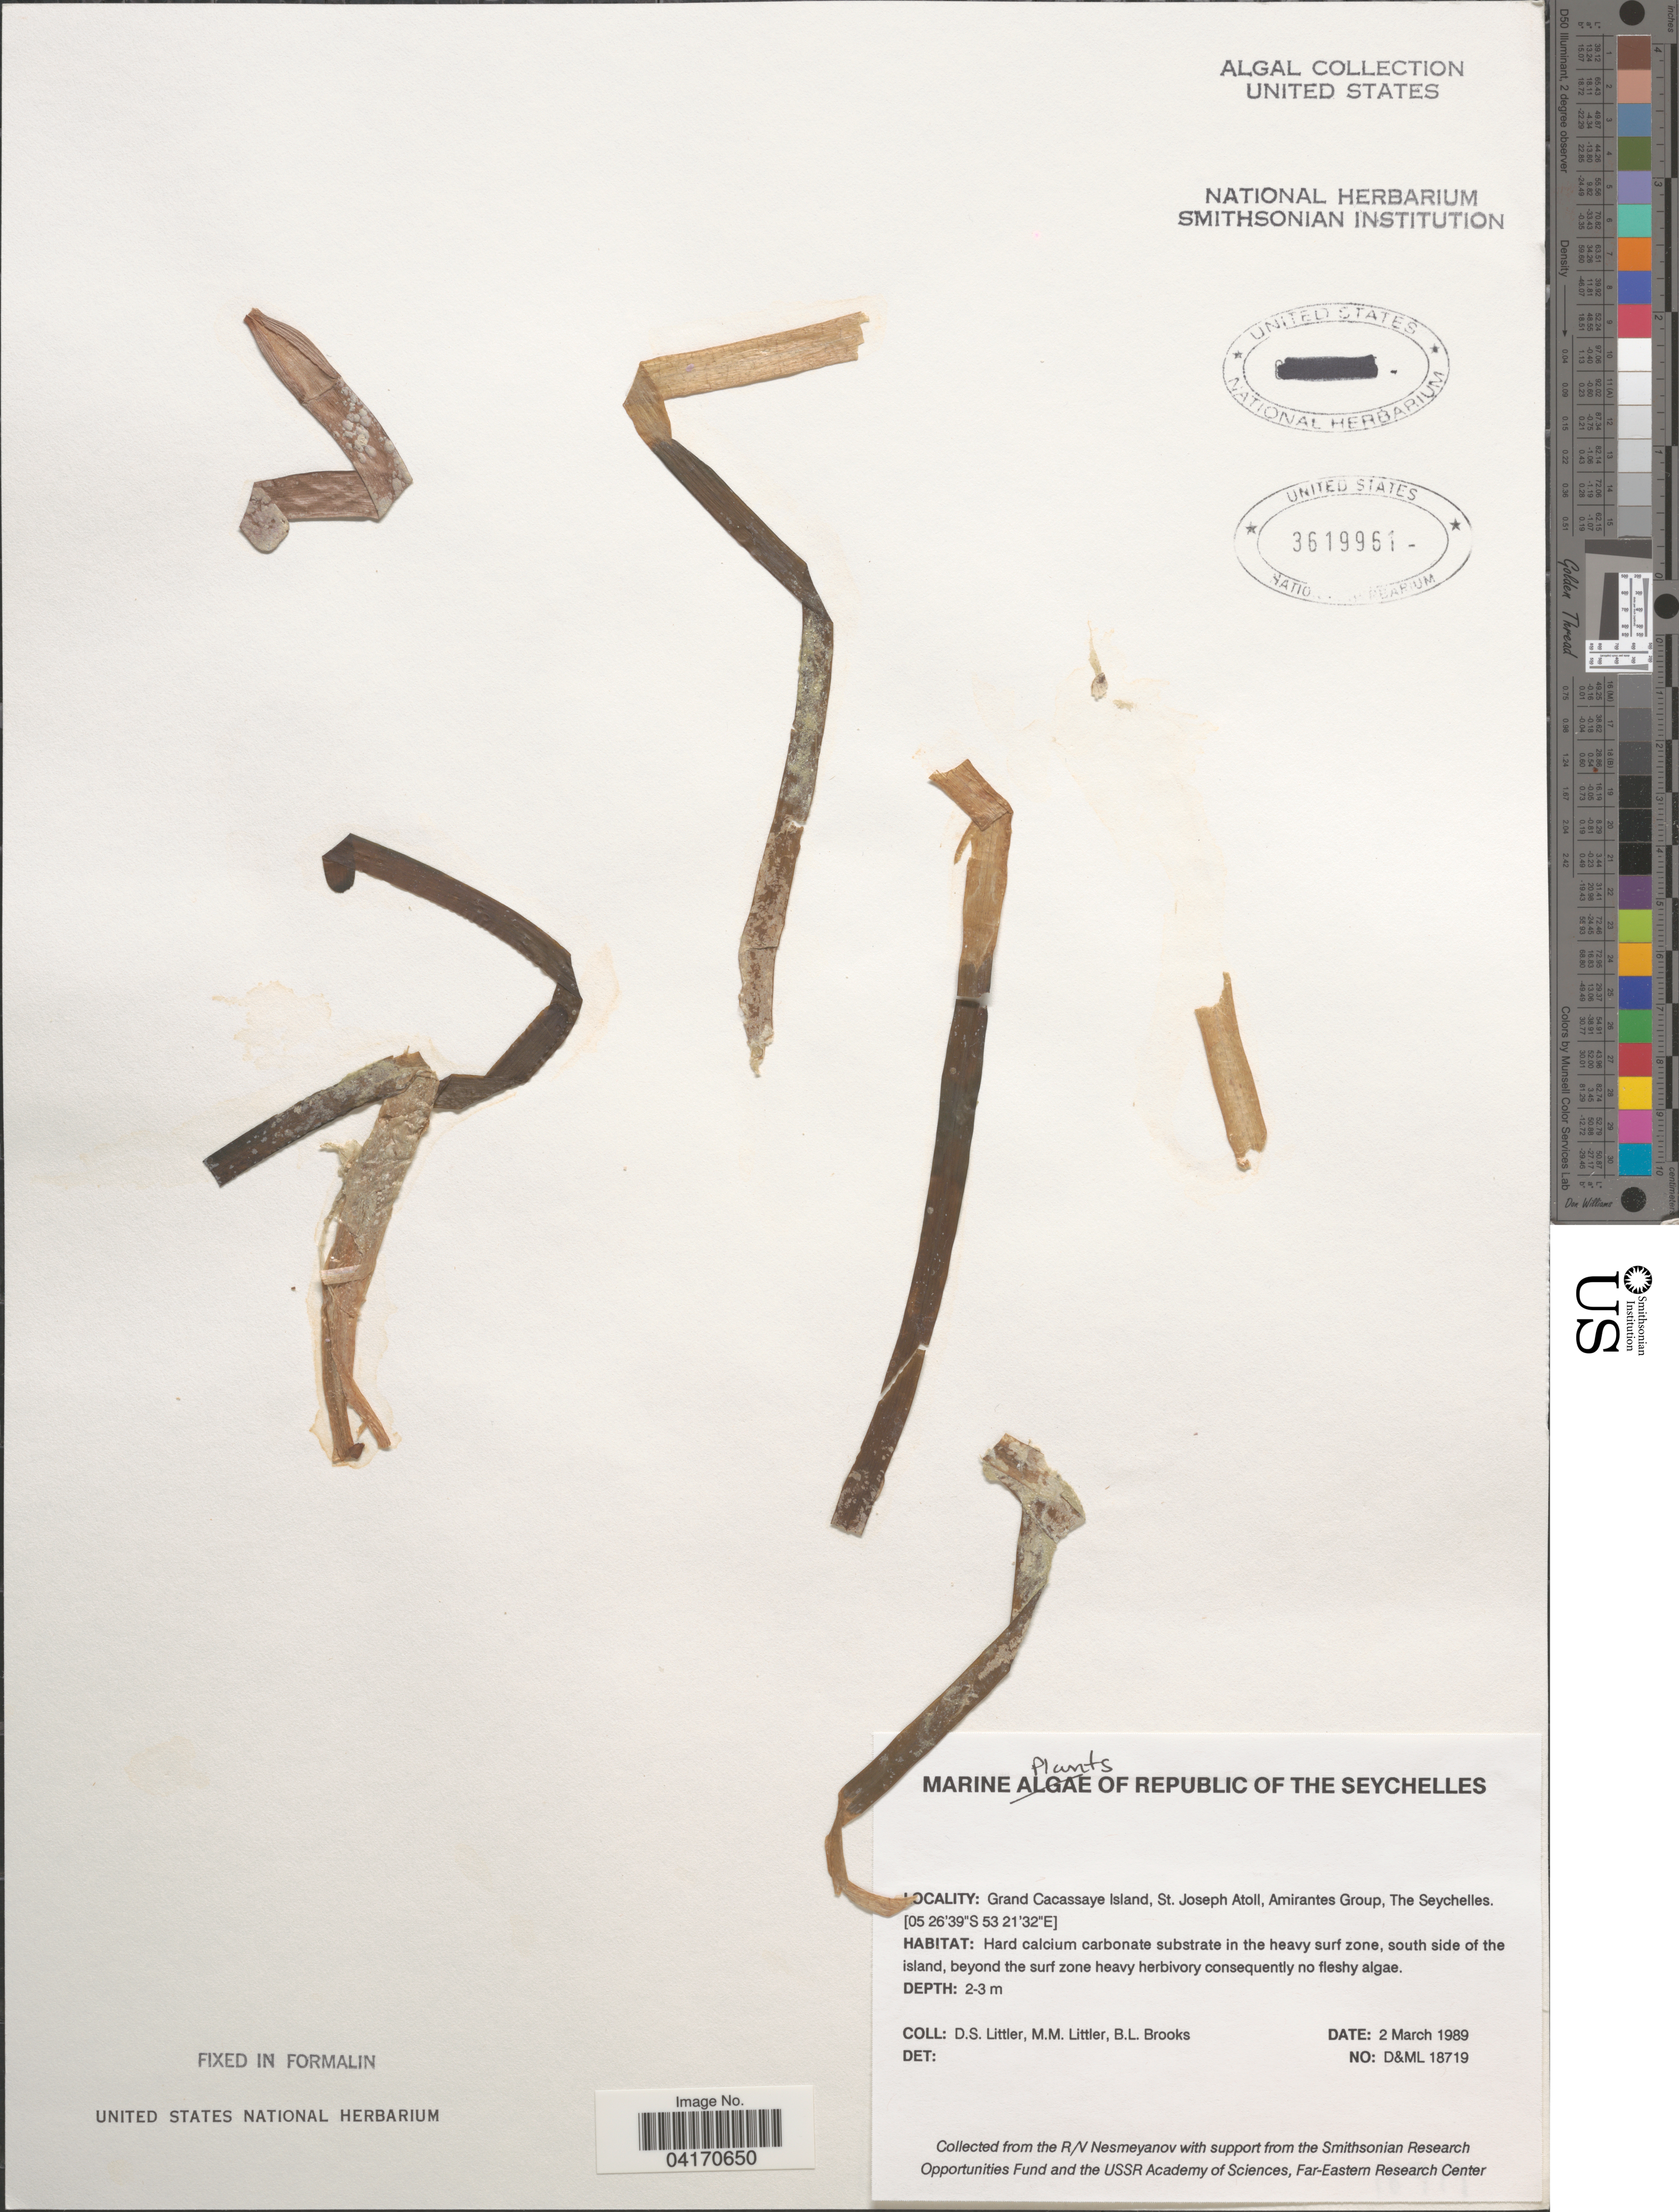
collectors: D. S. Littler & B. Brooks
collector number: D&ML 18719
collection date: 1989-03-02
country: Seychelles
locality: Republic of the Seychelles. Grand Cacassaye Island, St. Joseph Atoll, Amirantes Group, The Seychelles.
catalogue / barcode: US 3619961